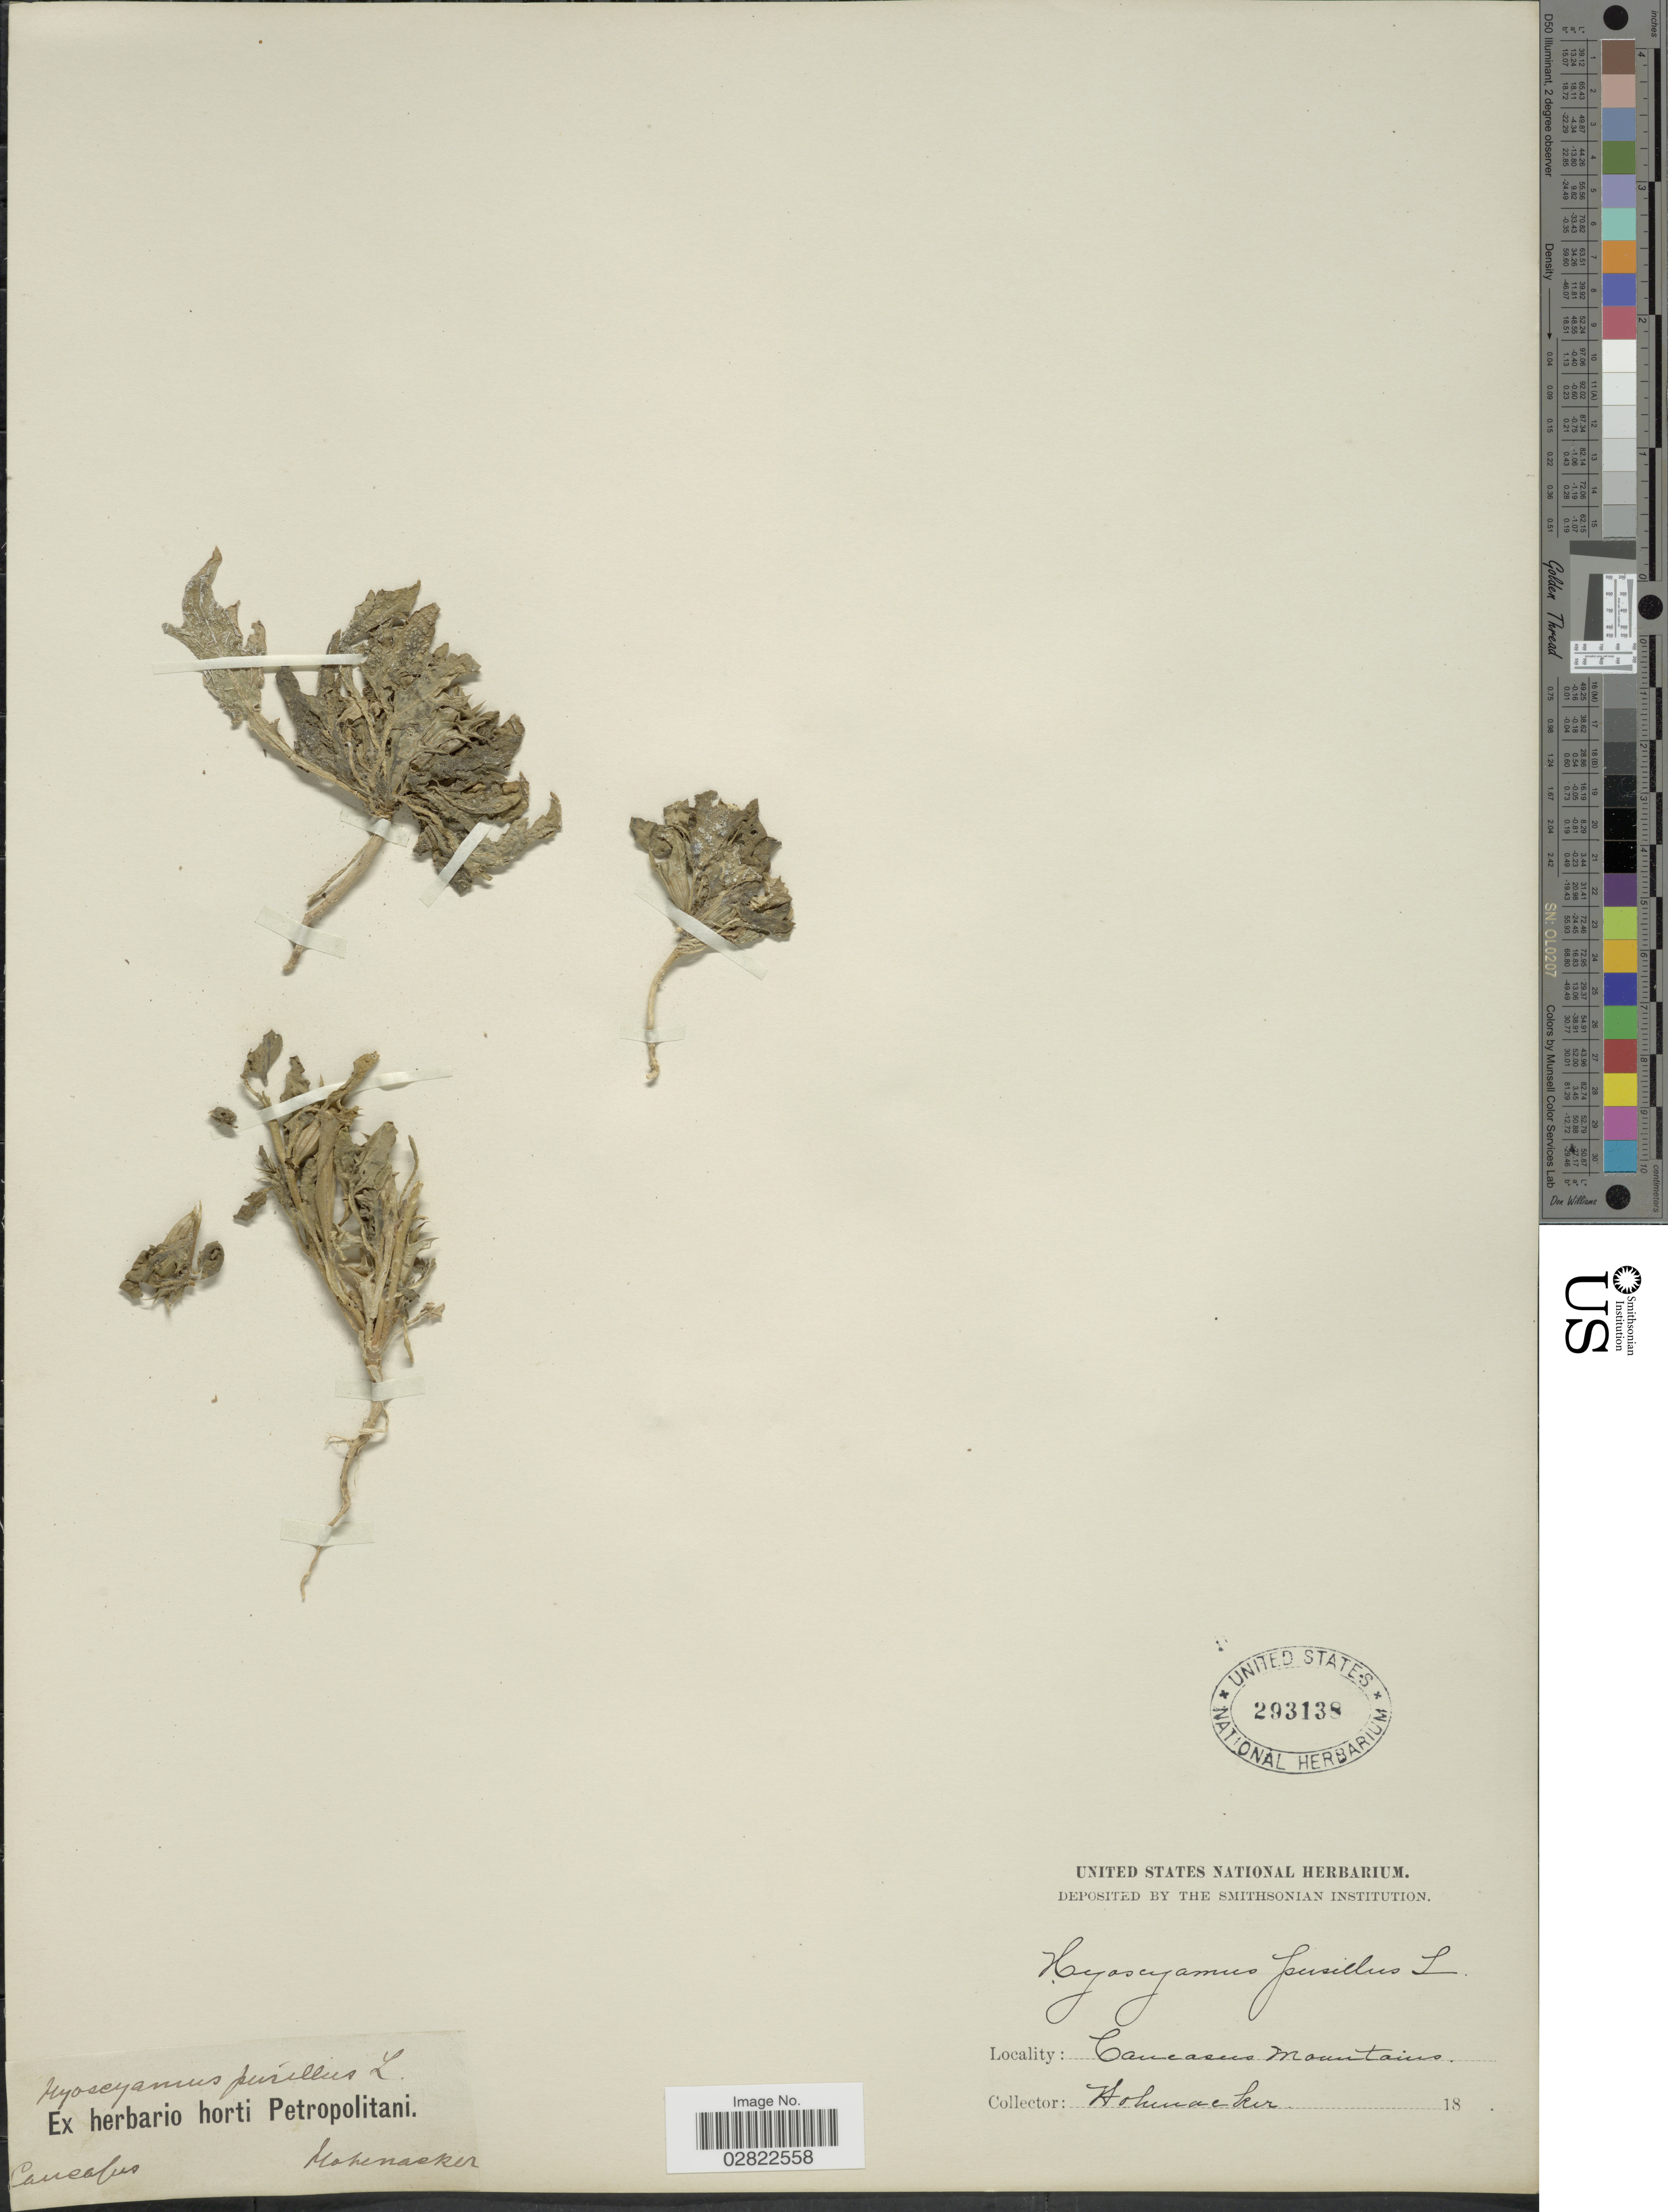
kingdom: Plantae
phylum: Tracheophyta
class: Magnoliopsida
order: Solanales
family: Solanaceae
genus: Hyoscyamus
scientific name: Hyoscyamus pusillus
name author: L.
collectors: Hohenacker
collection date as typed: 18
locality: Caucasus, Caucasus Mountains.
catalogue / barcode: US 293138